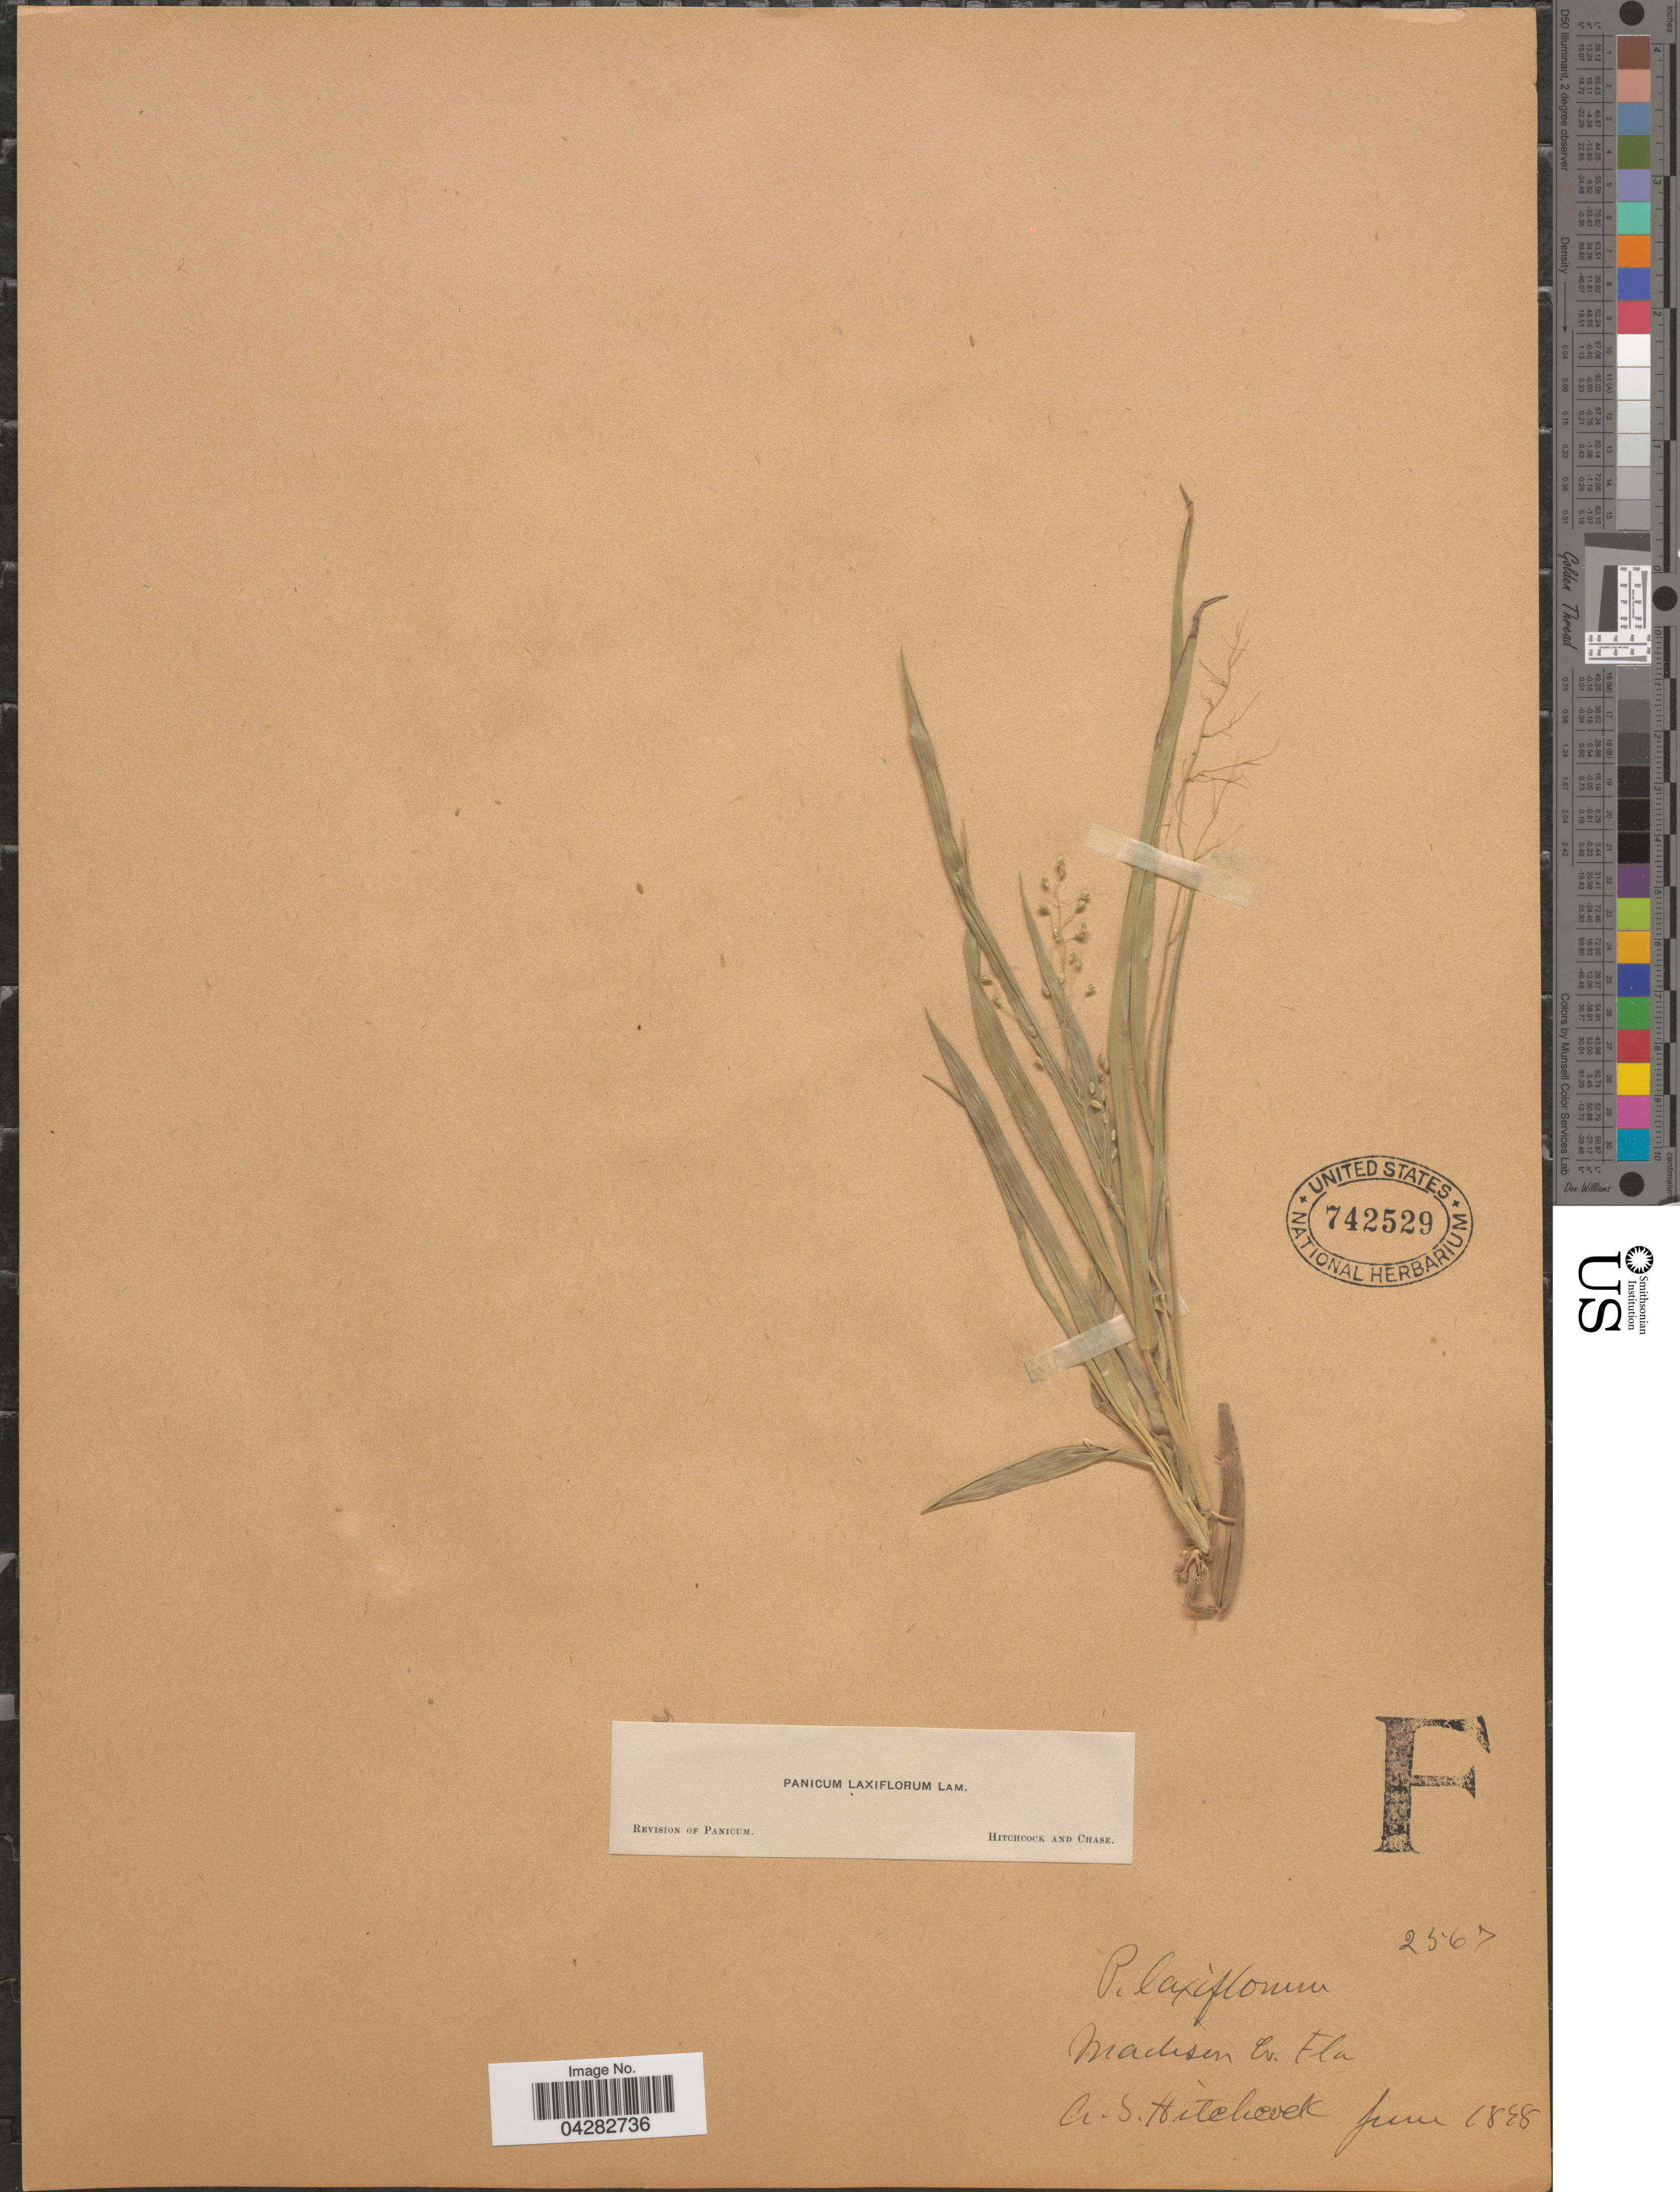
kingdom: Plantae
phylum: Tracheophyta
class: Liliopsida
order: Poales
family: Poaceae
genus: Dichanthelium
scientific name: Dichanthelium laxiflorum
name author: (Lam.) Gould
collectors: A. S. Hitchcock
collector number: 2567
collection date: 1898-06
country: United States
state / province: Florida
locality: Madison Co.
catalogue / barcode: US 742529